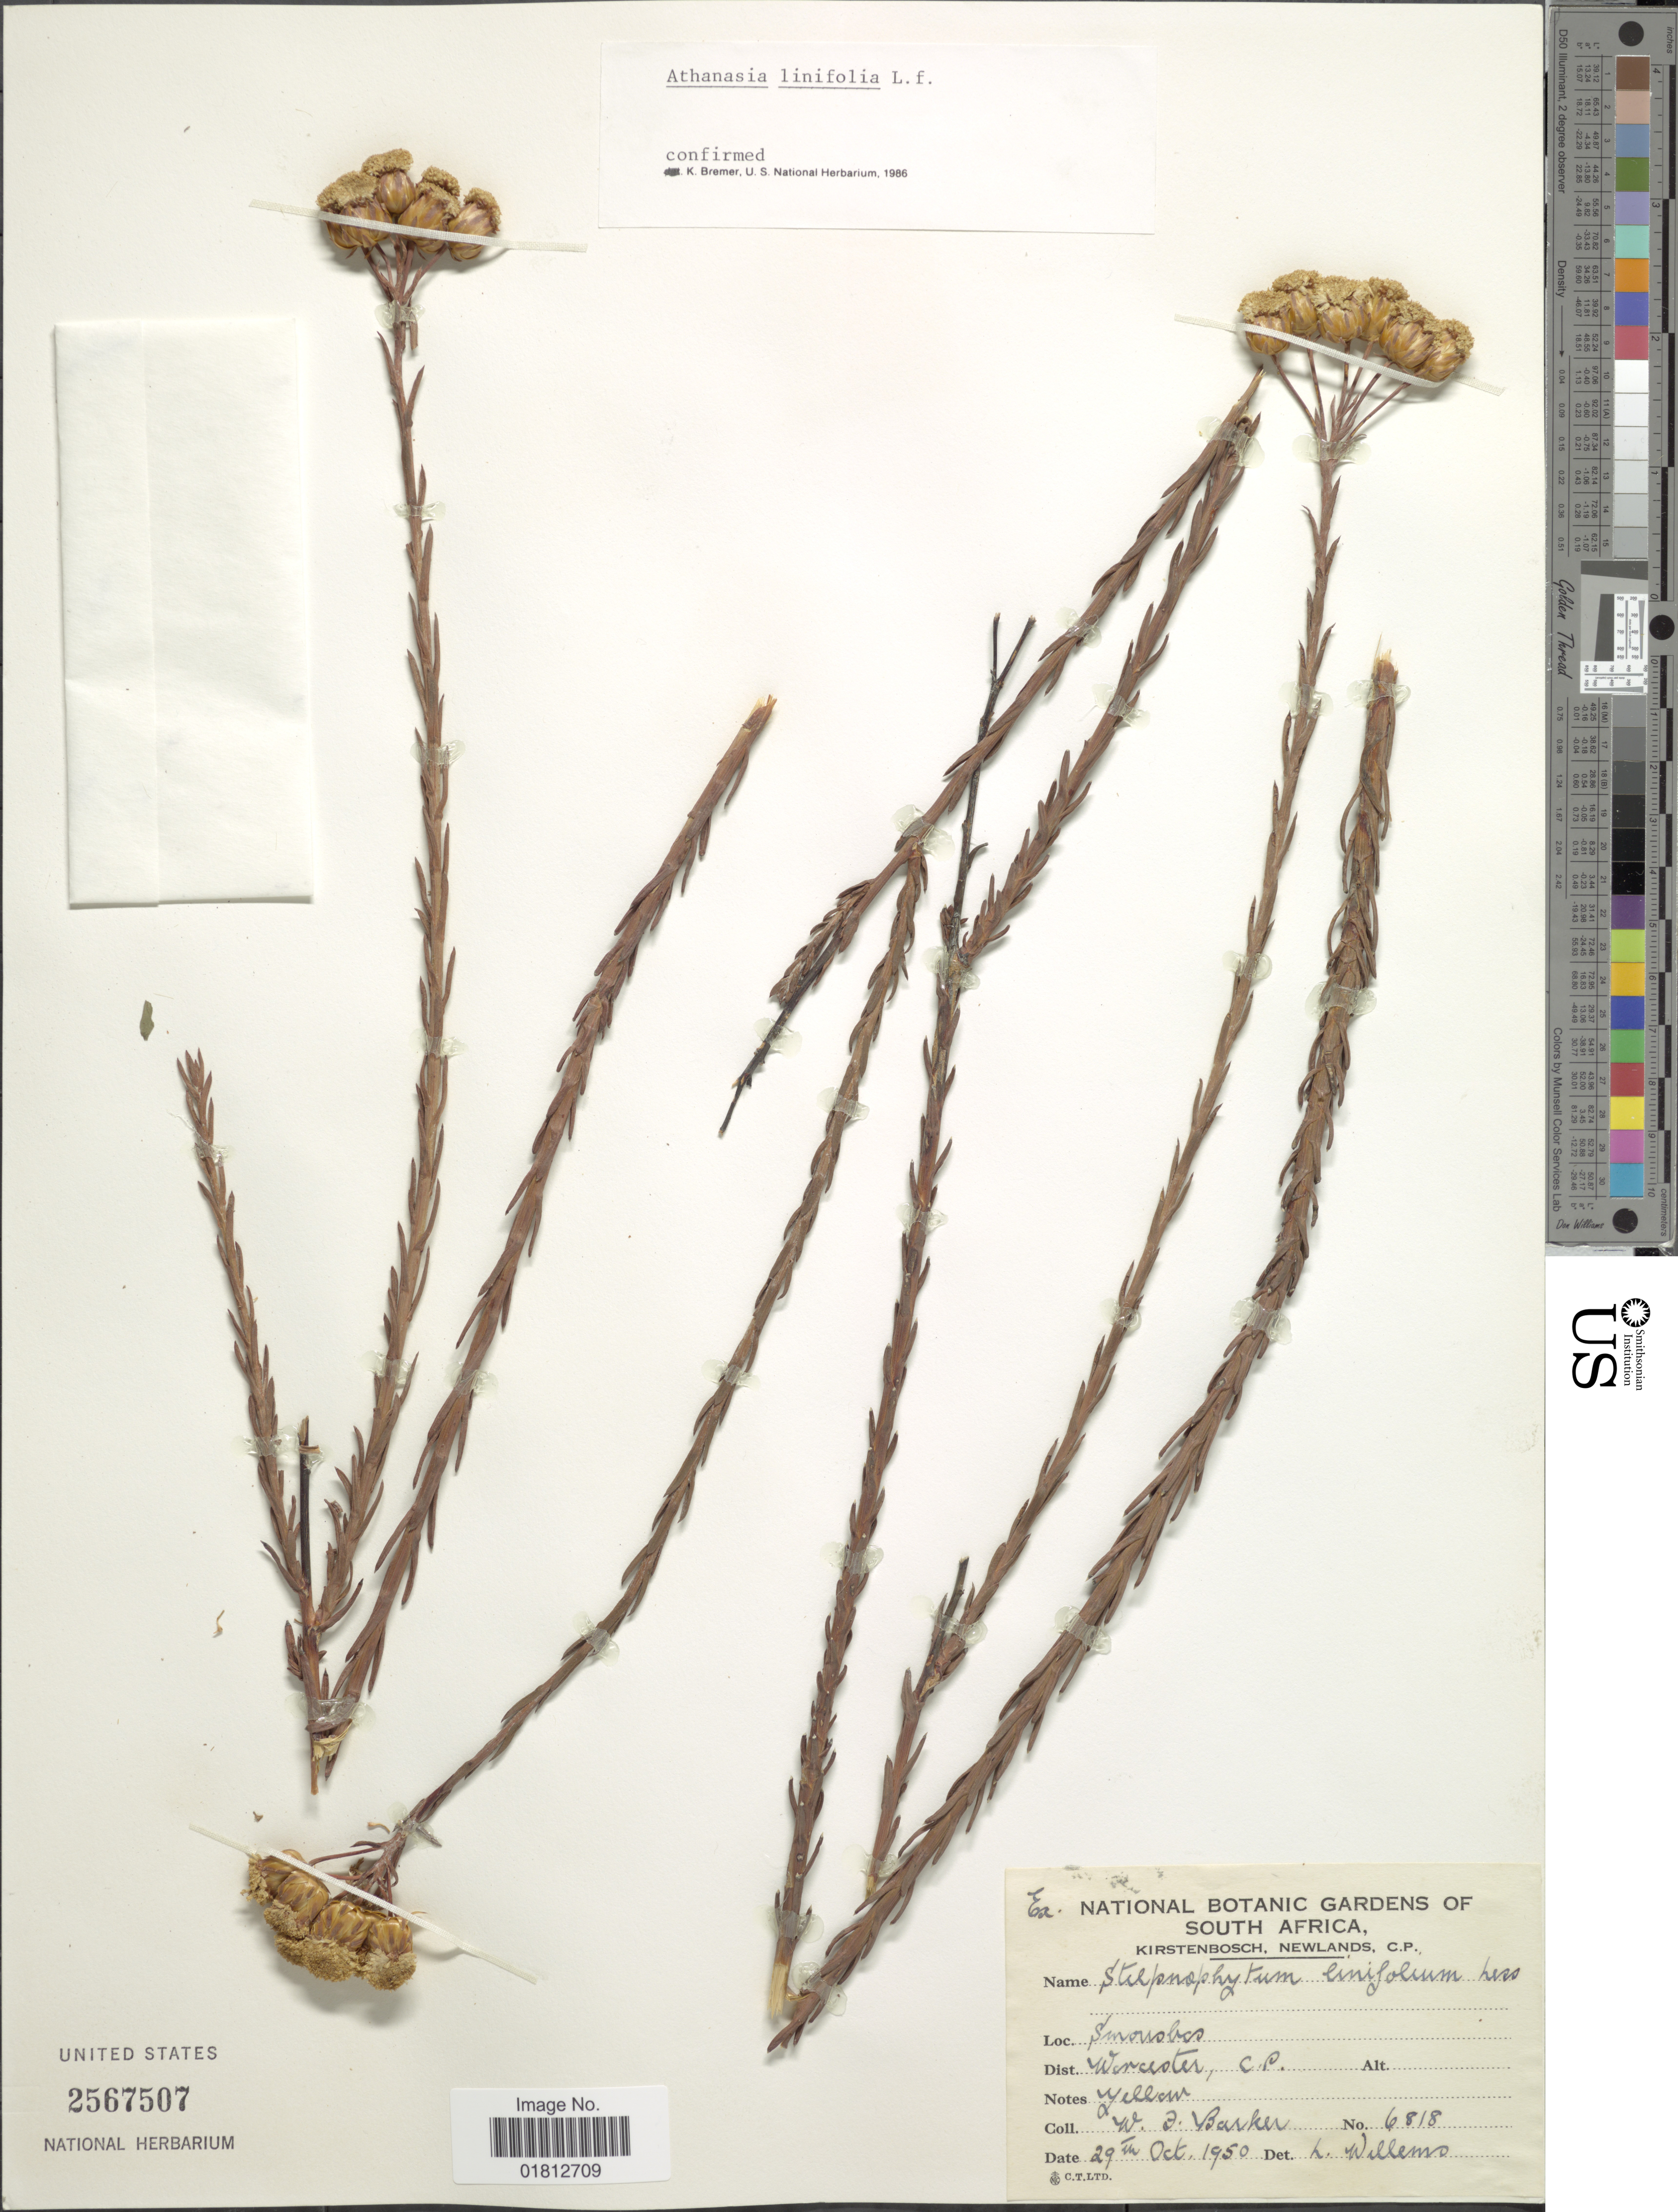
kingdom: Plantae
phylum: Tracheophyta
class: Magnoliopsida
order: Asterales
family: Asteraceae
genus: Athanasia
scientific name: Athanasia linifolia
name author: Burm. f.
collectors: W. F. Barker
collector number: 6818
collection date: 1950-10-29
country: South Africa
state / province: Western Cape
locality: Smousbes. Dist. Worcester, C. P.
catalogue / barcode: US 2567507